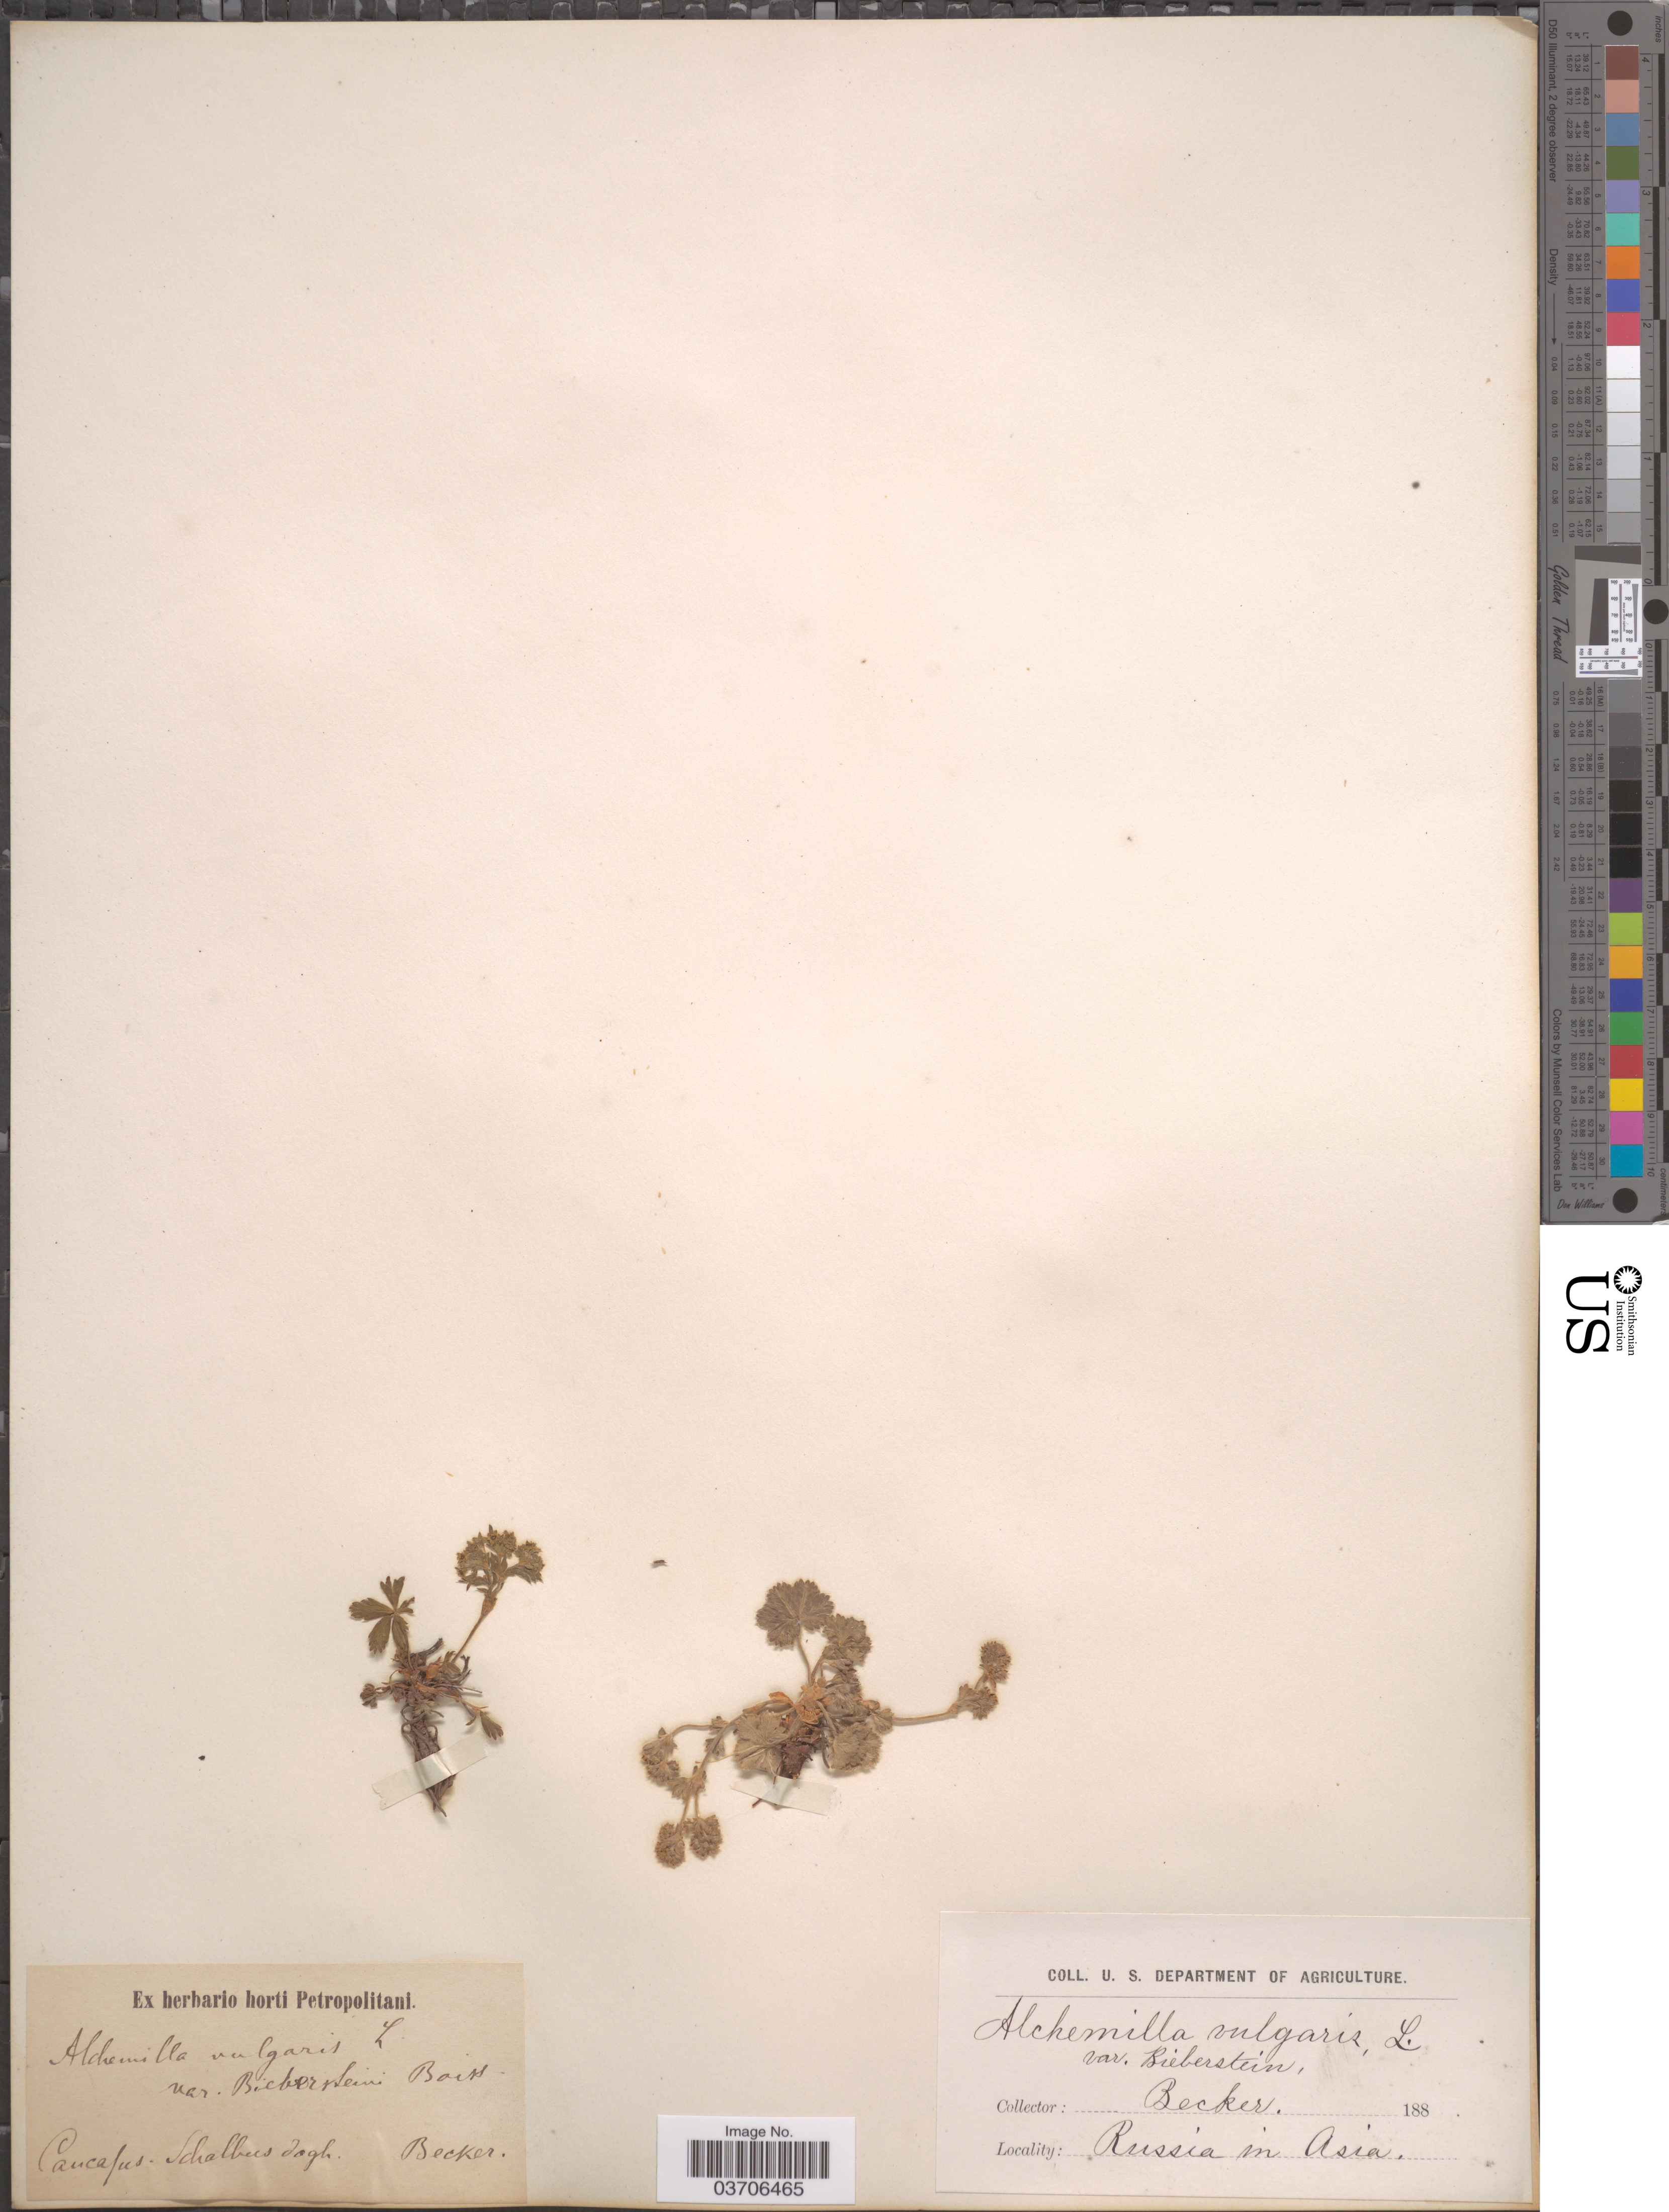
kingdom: Plantae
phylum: Tracheophyta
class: Magnoliopsida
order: Rosales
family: Rosaceae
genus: Alchemilla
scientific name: Alchemilla vulgaris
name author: L.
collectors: -. Becker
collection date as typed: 188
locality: Caucasus. Schalbus dagh. Russia in Asia.